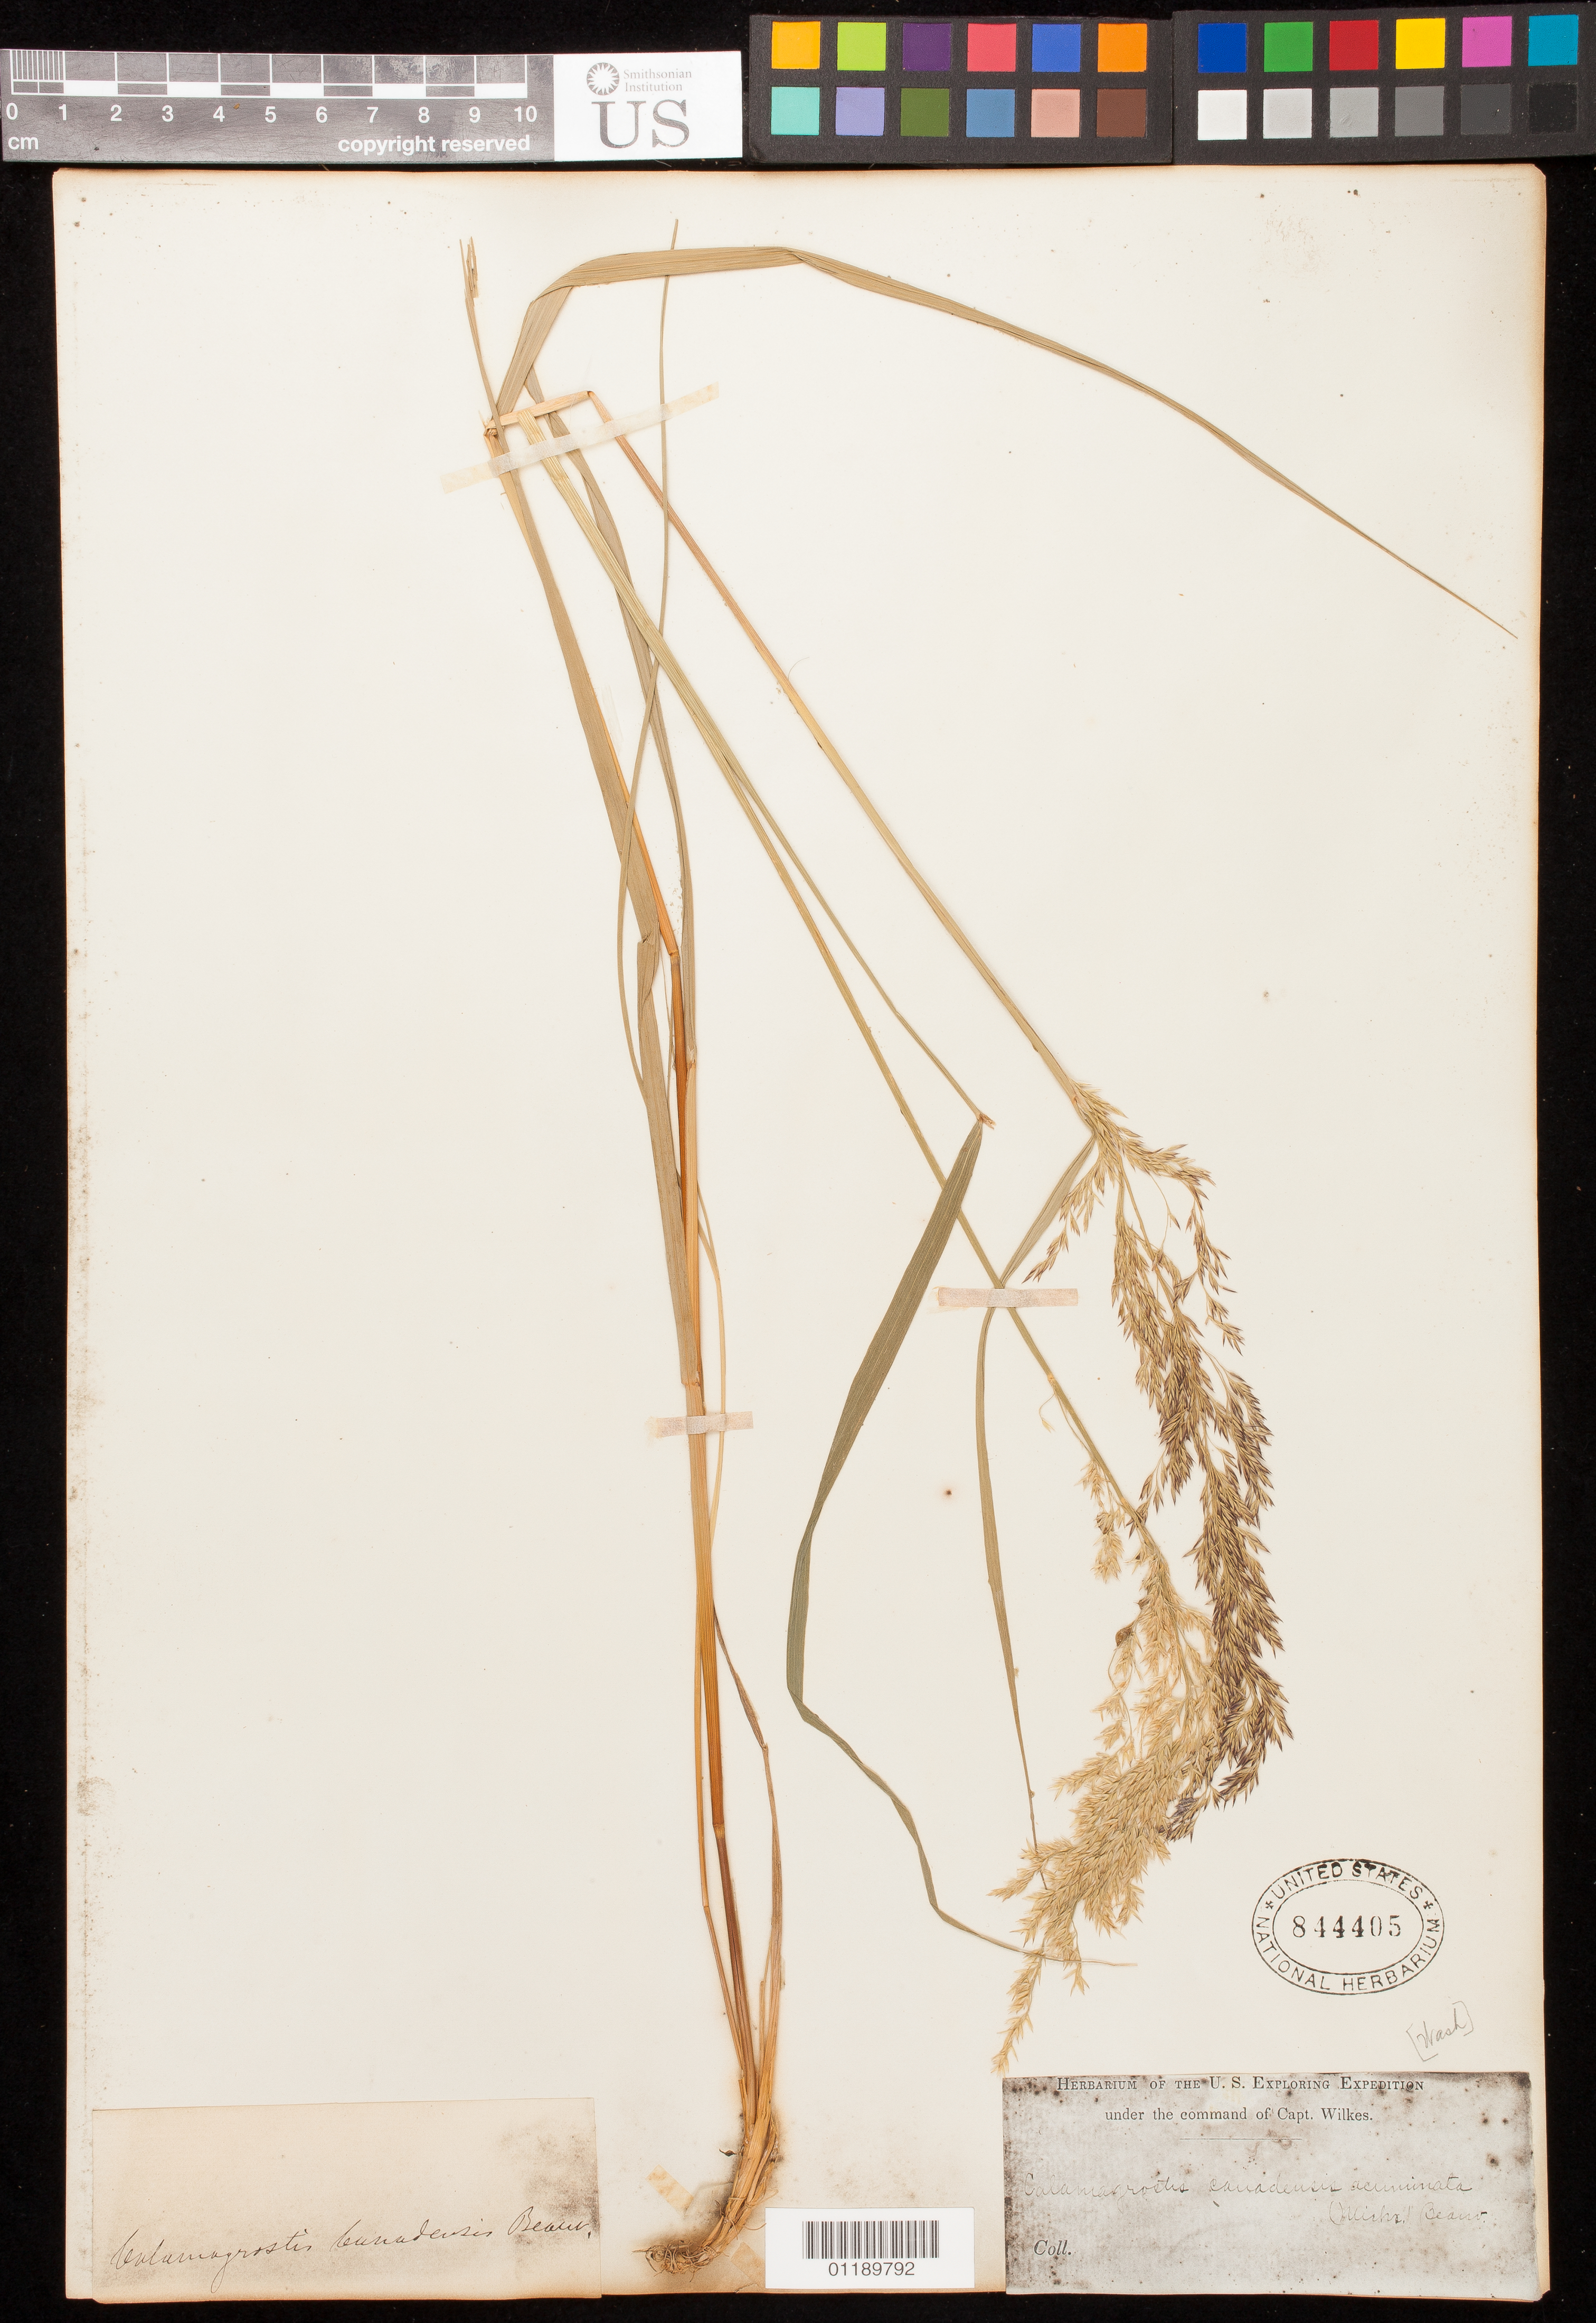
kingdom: Plantae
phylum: Tracheophyta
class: Liliopsida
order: Poales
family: Poaceae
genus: Calamagrostis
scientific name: Calamagrostis canadensis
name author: (Michx.) P. Beauv.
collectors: Wilkes Explor. Exped.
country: United States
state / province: Washington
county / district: Yakima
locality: "Spipen River (=Naches River) and N branch of the Columbia R."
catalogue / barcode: US 844405